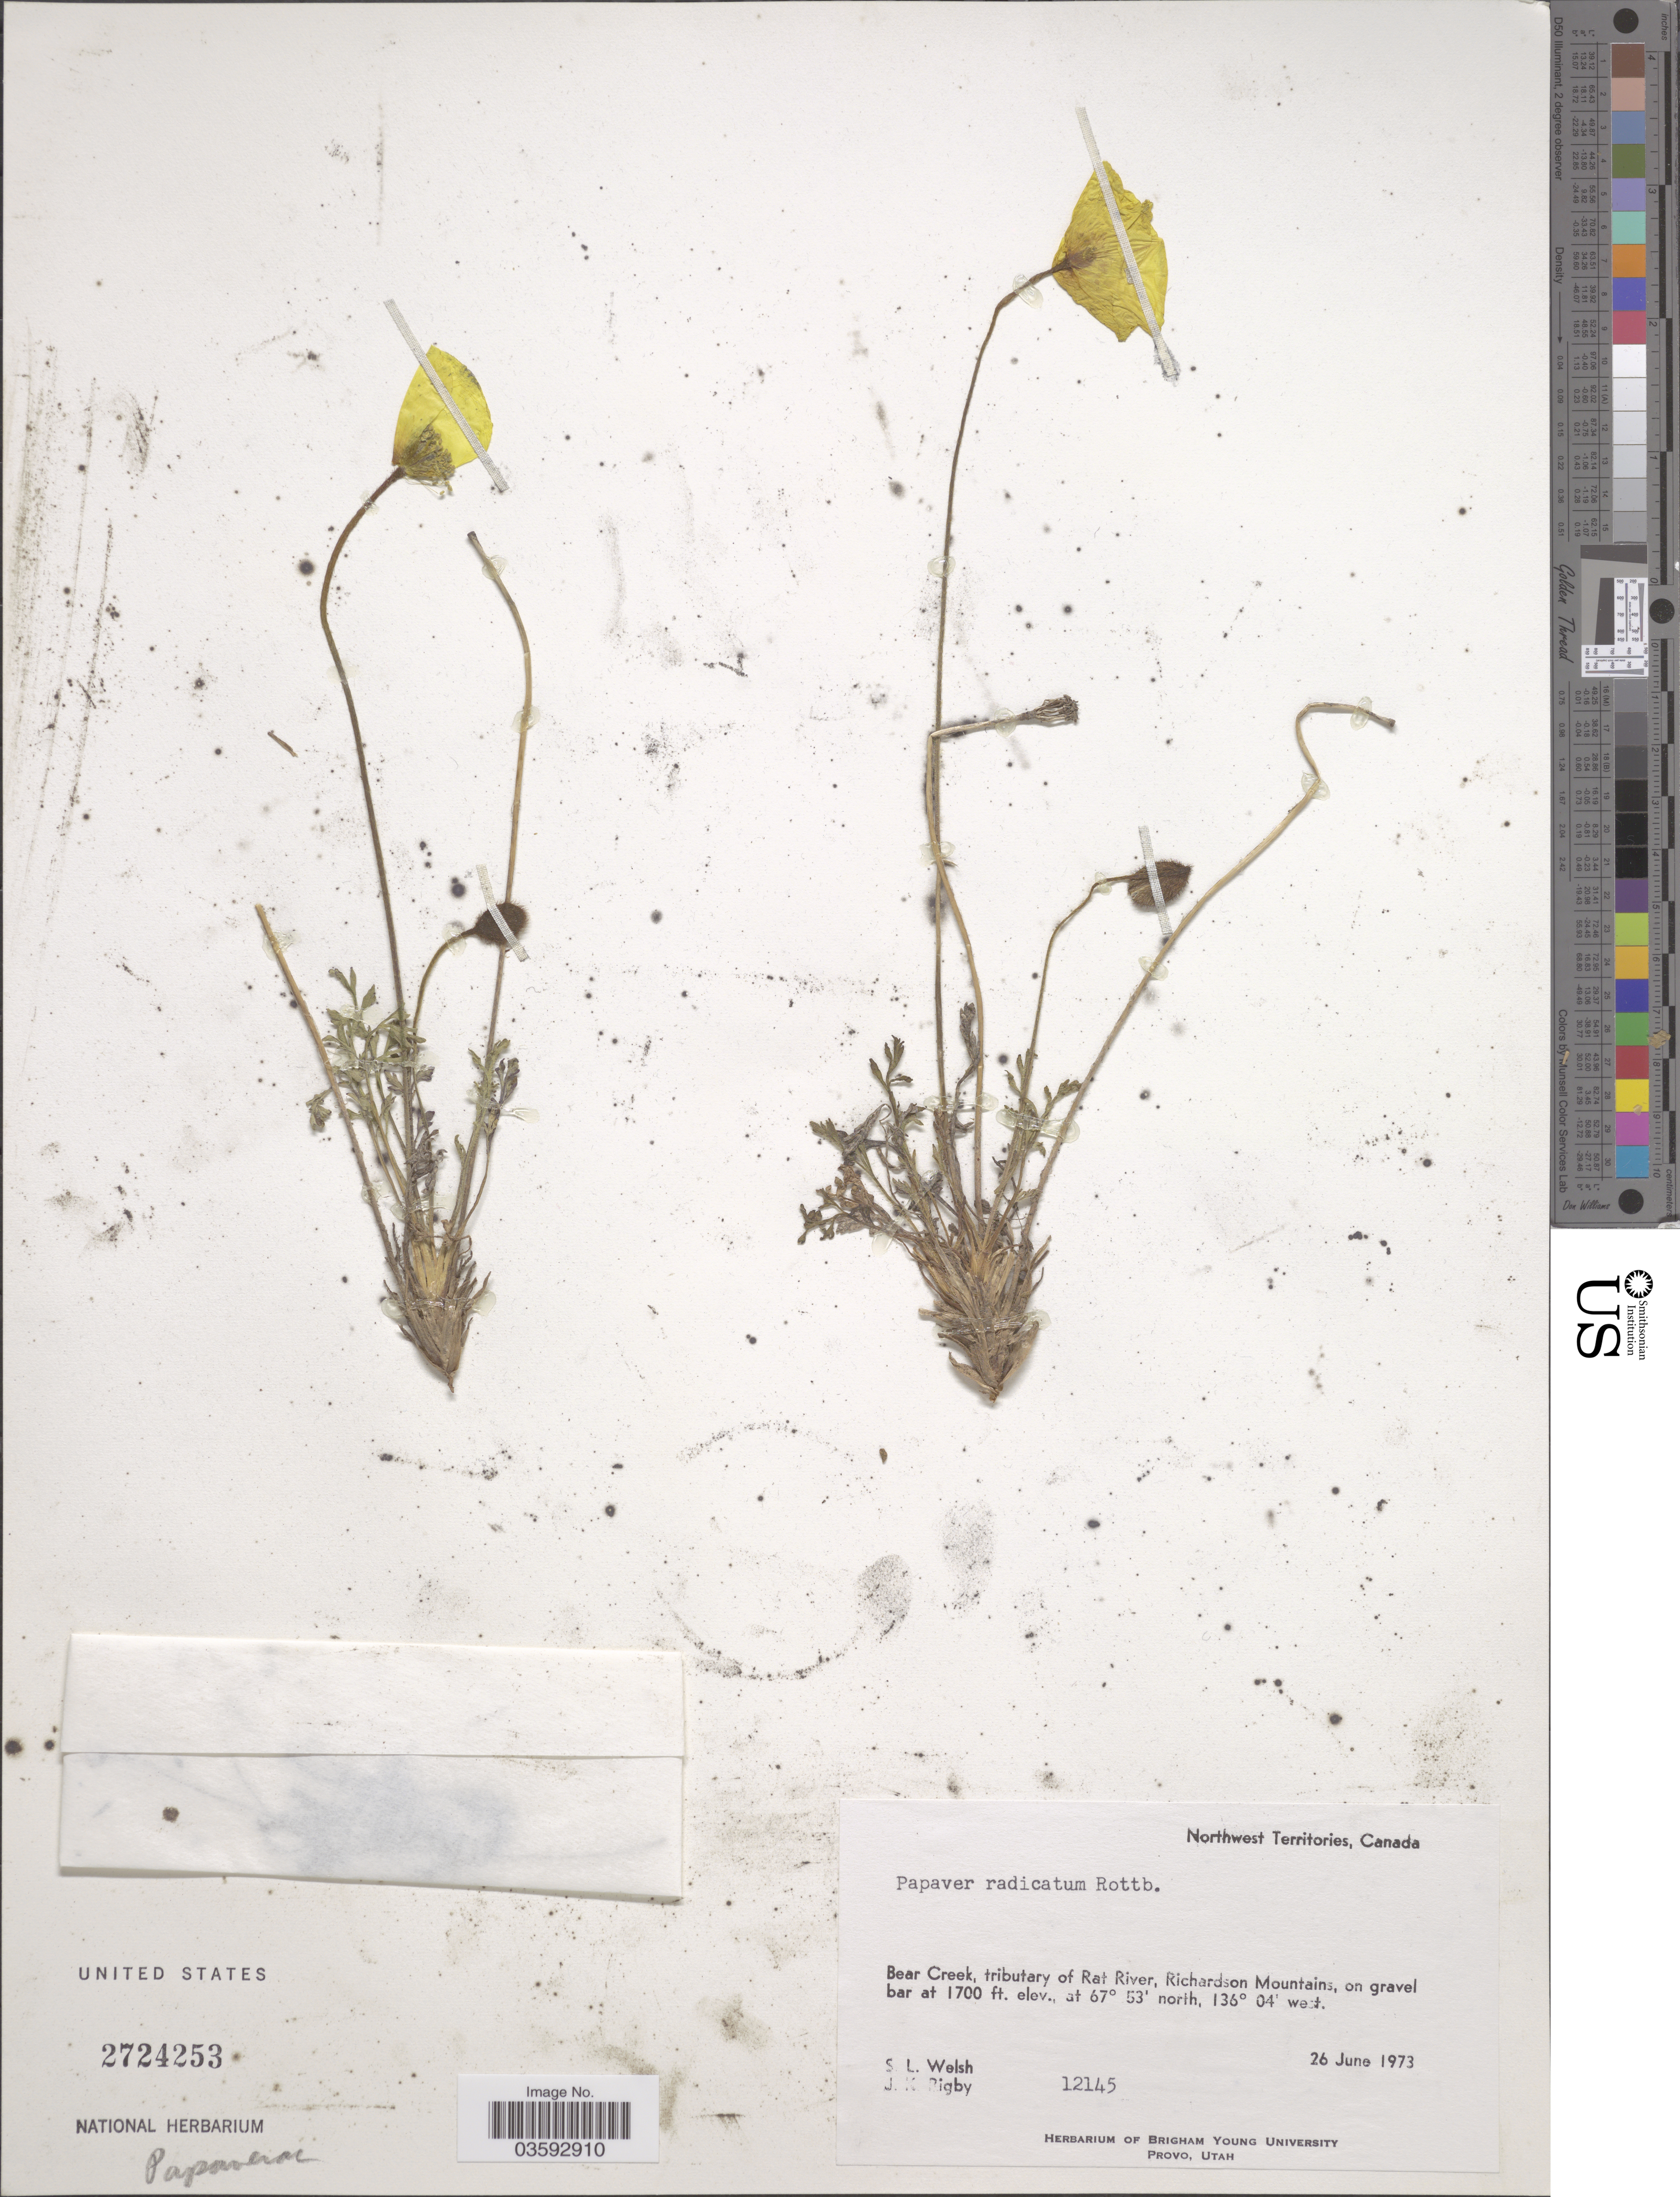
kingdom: Plantae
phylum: Tracheophyta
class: Magnoliopsida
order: Ranunculales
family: Papaveraceae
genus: Papaver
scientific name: Papaver radicatum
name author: Rottb.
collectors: S. Welsh & J. Rigby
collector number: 12145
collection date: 1973-06-26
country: Canada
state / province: Northwest Territories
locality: Bear Creek, tributary of Rat river, Richardson Mountains.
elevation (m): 518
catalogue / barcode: US 2724253